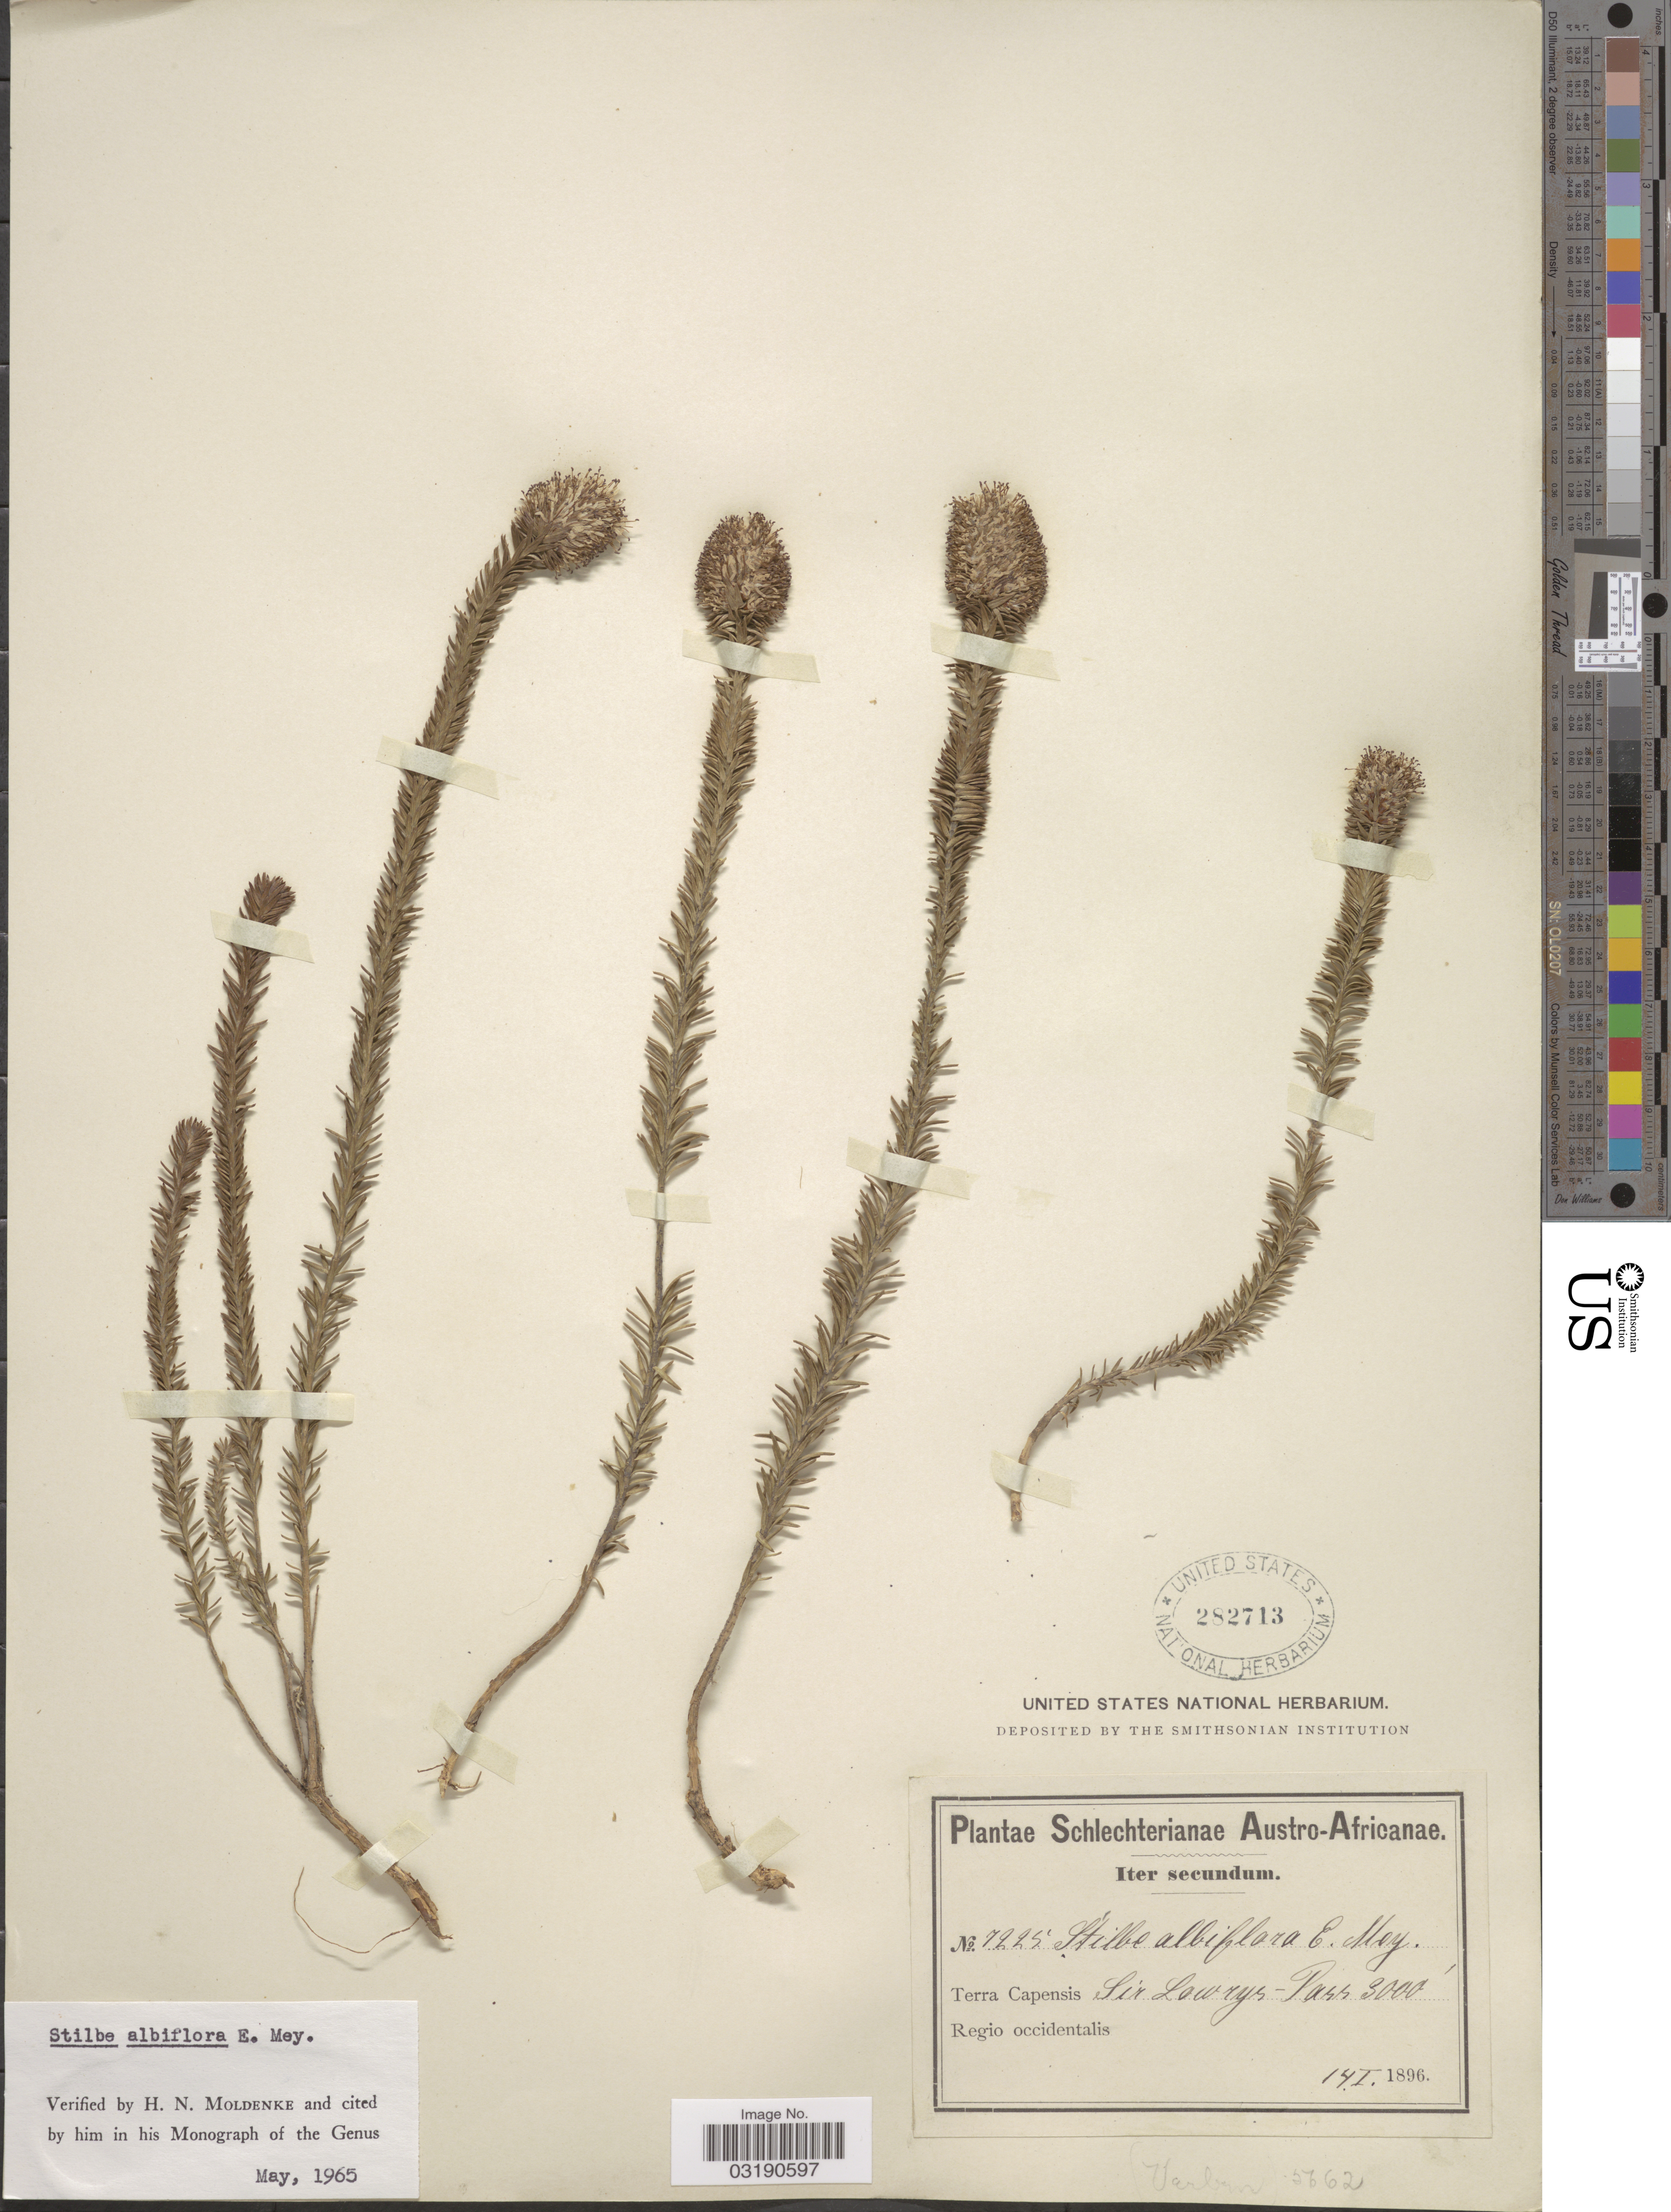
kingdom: Plantae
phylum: Tracheophyta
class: Magnoliopsida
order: Lamiales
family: Verbenaceae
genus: Lippia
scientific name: Lippia albiflora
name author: E. Mey.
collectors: Schlechter, --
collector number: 7225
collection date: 1896-01-14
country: South Africa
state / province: Western Cape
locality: Austro-Africanae, Terra Capensis, Sir Lowrys - Pass, Regio occidentalis.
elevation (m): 914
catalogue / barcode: US 282713